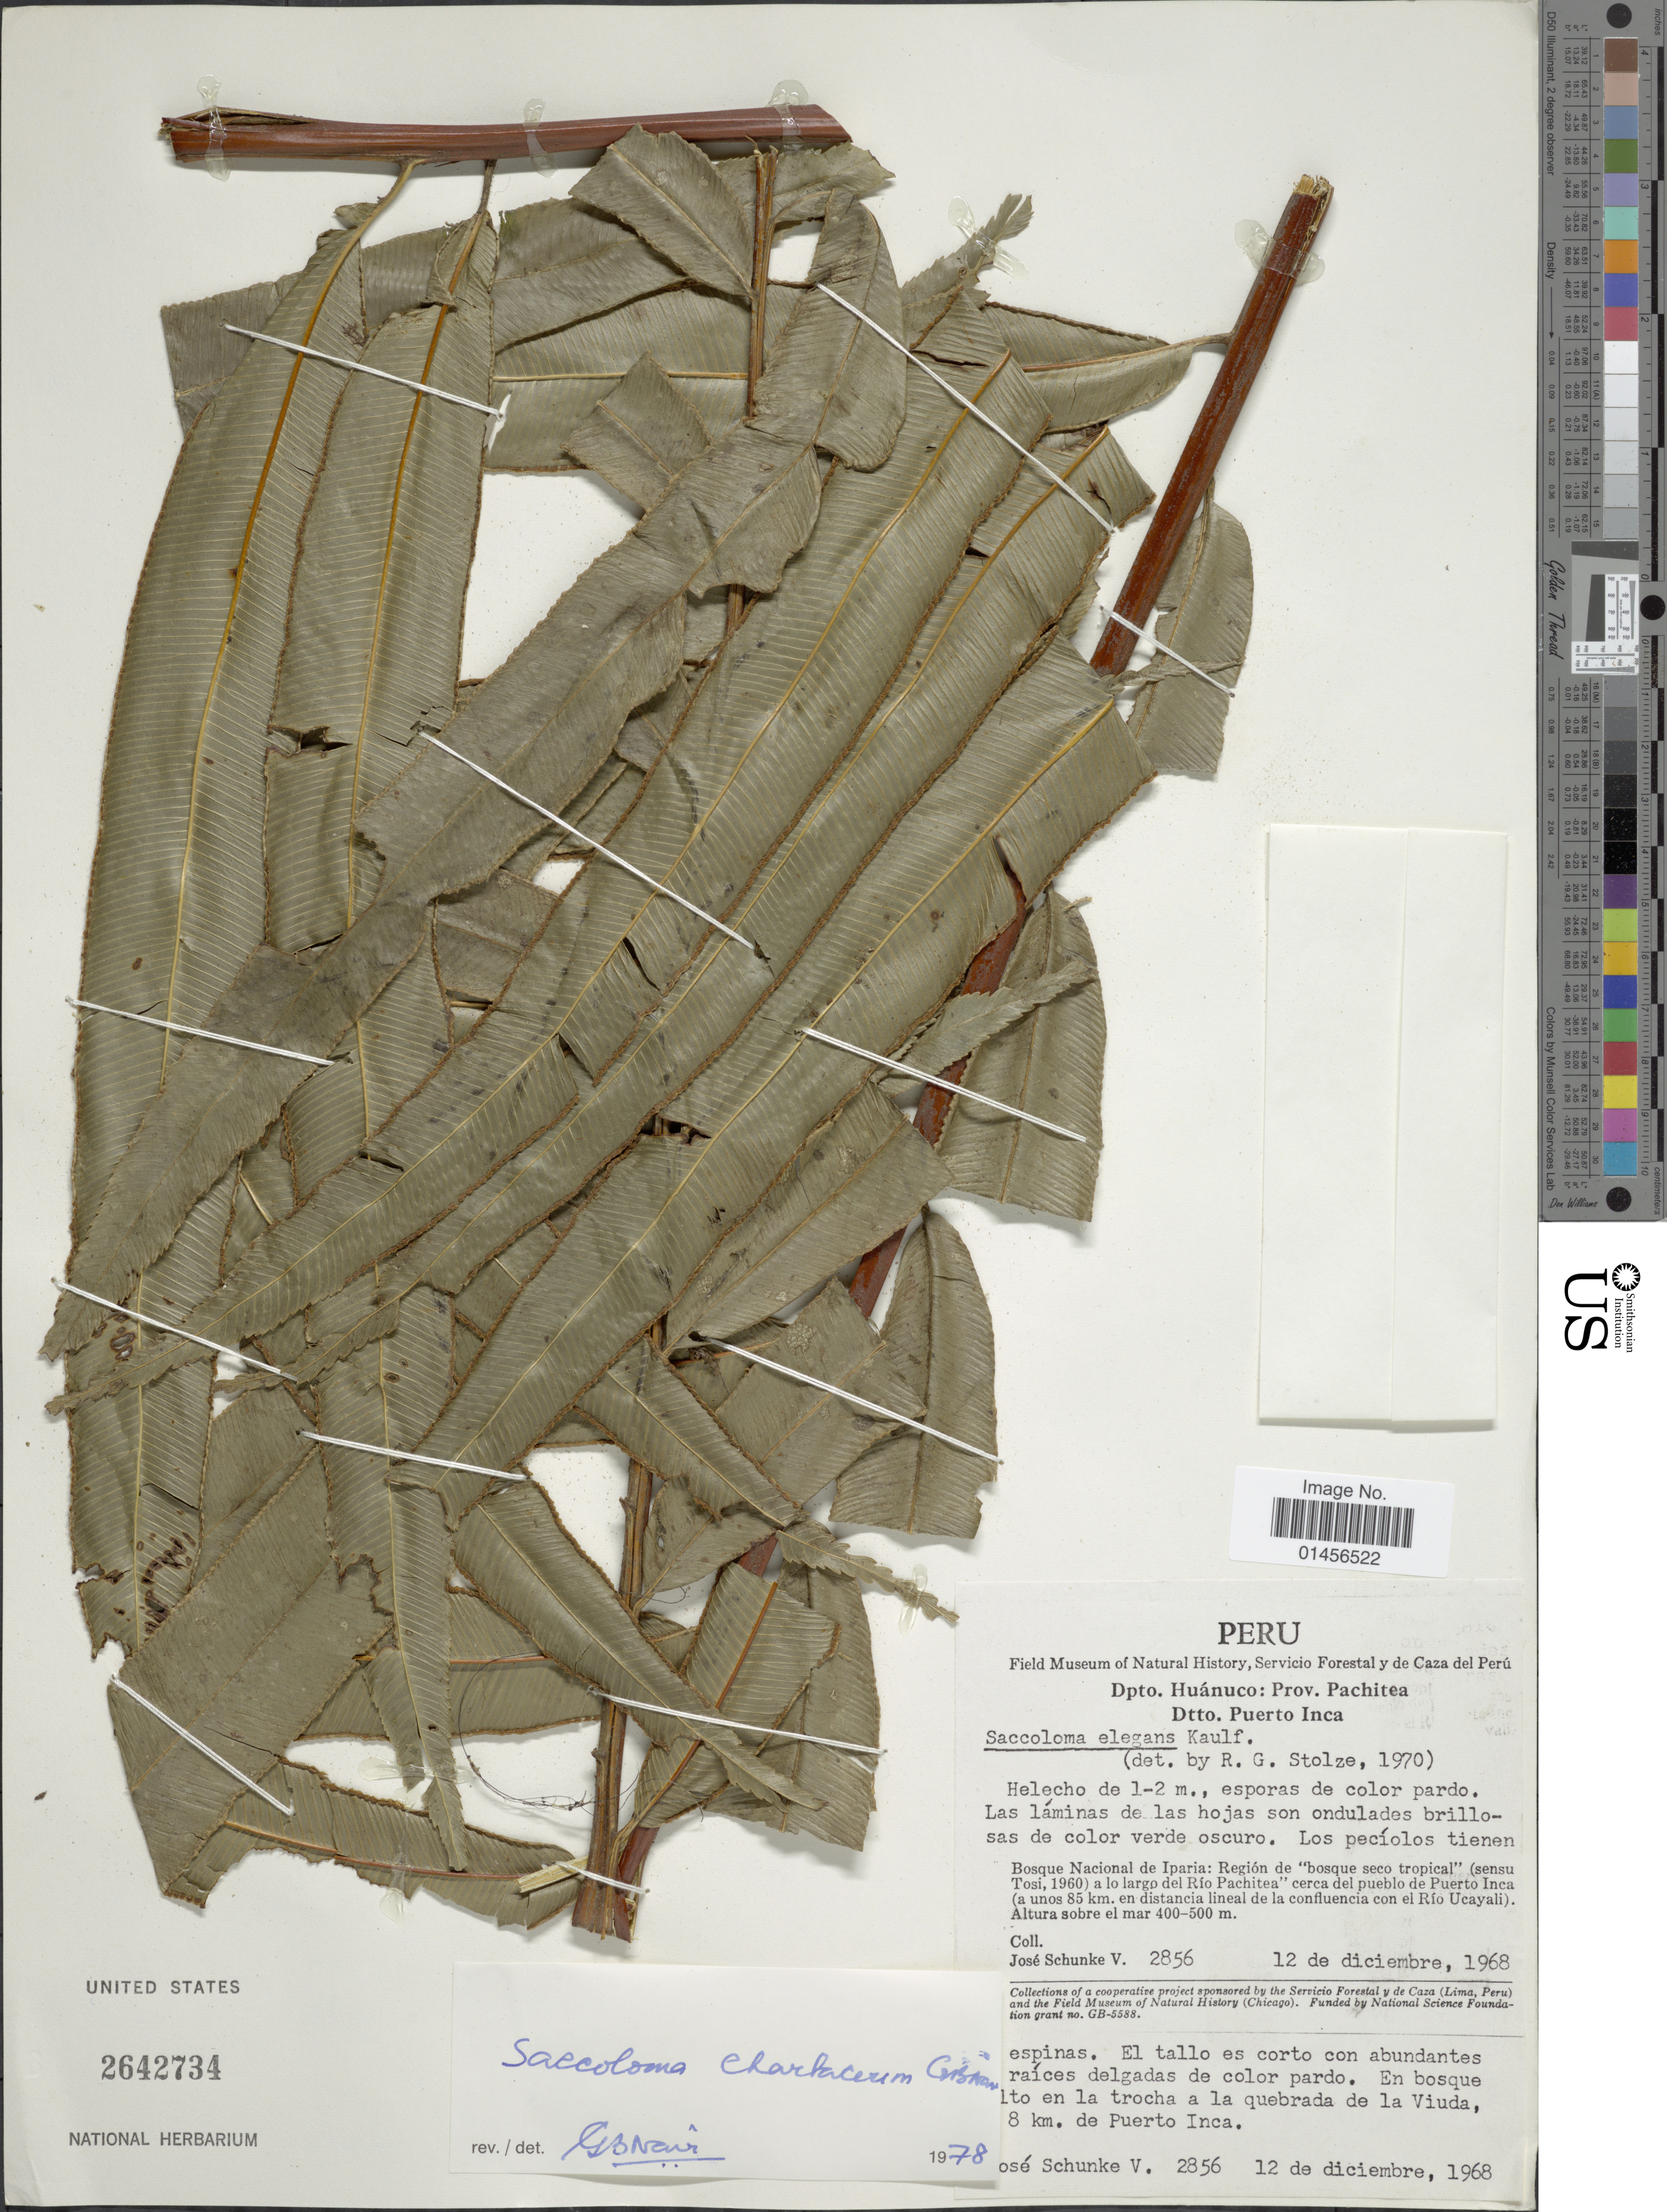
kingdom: Plantae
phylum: Tracheophyta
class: Polypodiopsida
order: Polypodiales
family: Saccolomataceae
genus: Saccoloma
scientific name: Saccoloma elegans subsp. chartaceum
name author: Cremers & K.U. Kramer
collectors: J. Schunke Vigo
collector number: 2856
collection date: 1968-12-12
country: Peru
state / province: Huánuco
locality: Dpto. Huánuco, Prov. Pachitea, Dtto. Puerto Inca, Bosque Nacional de Iparia, Región de bosque seco tropical (sensu Tosi, 1960) a lo largo del Río Pachitea cerca del pueblo de Puerto Inca (a unos 85 km. en distancia linea de la confluencia con el Río Ucayali), 8 km de Puerto Inca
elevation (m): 400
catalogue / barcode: US 2642734